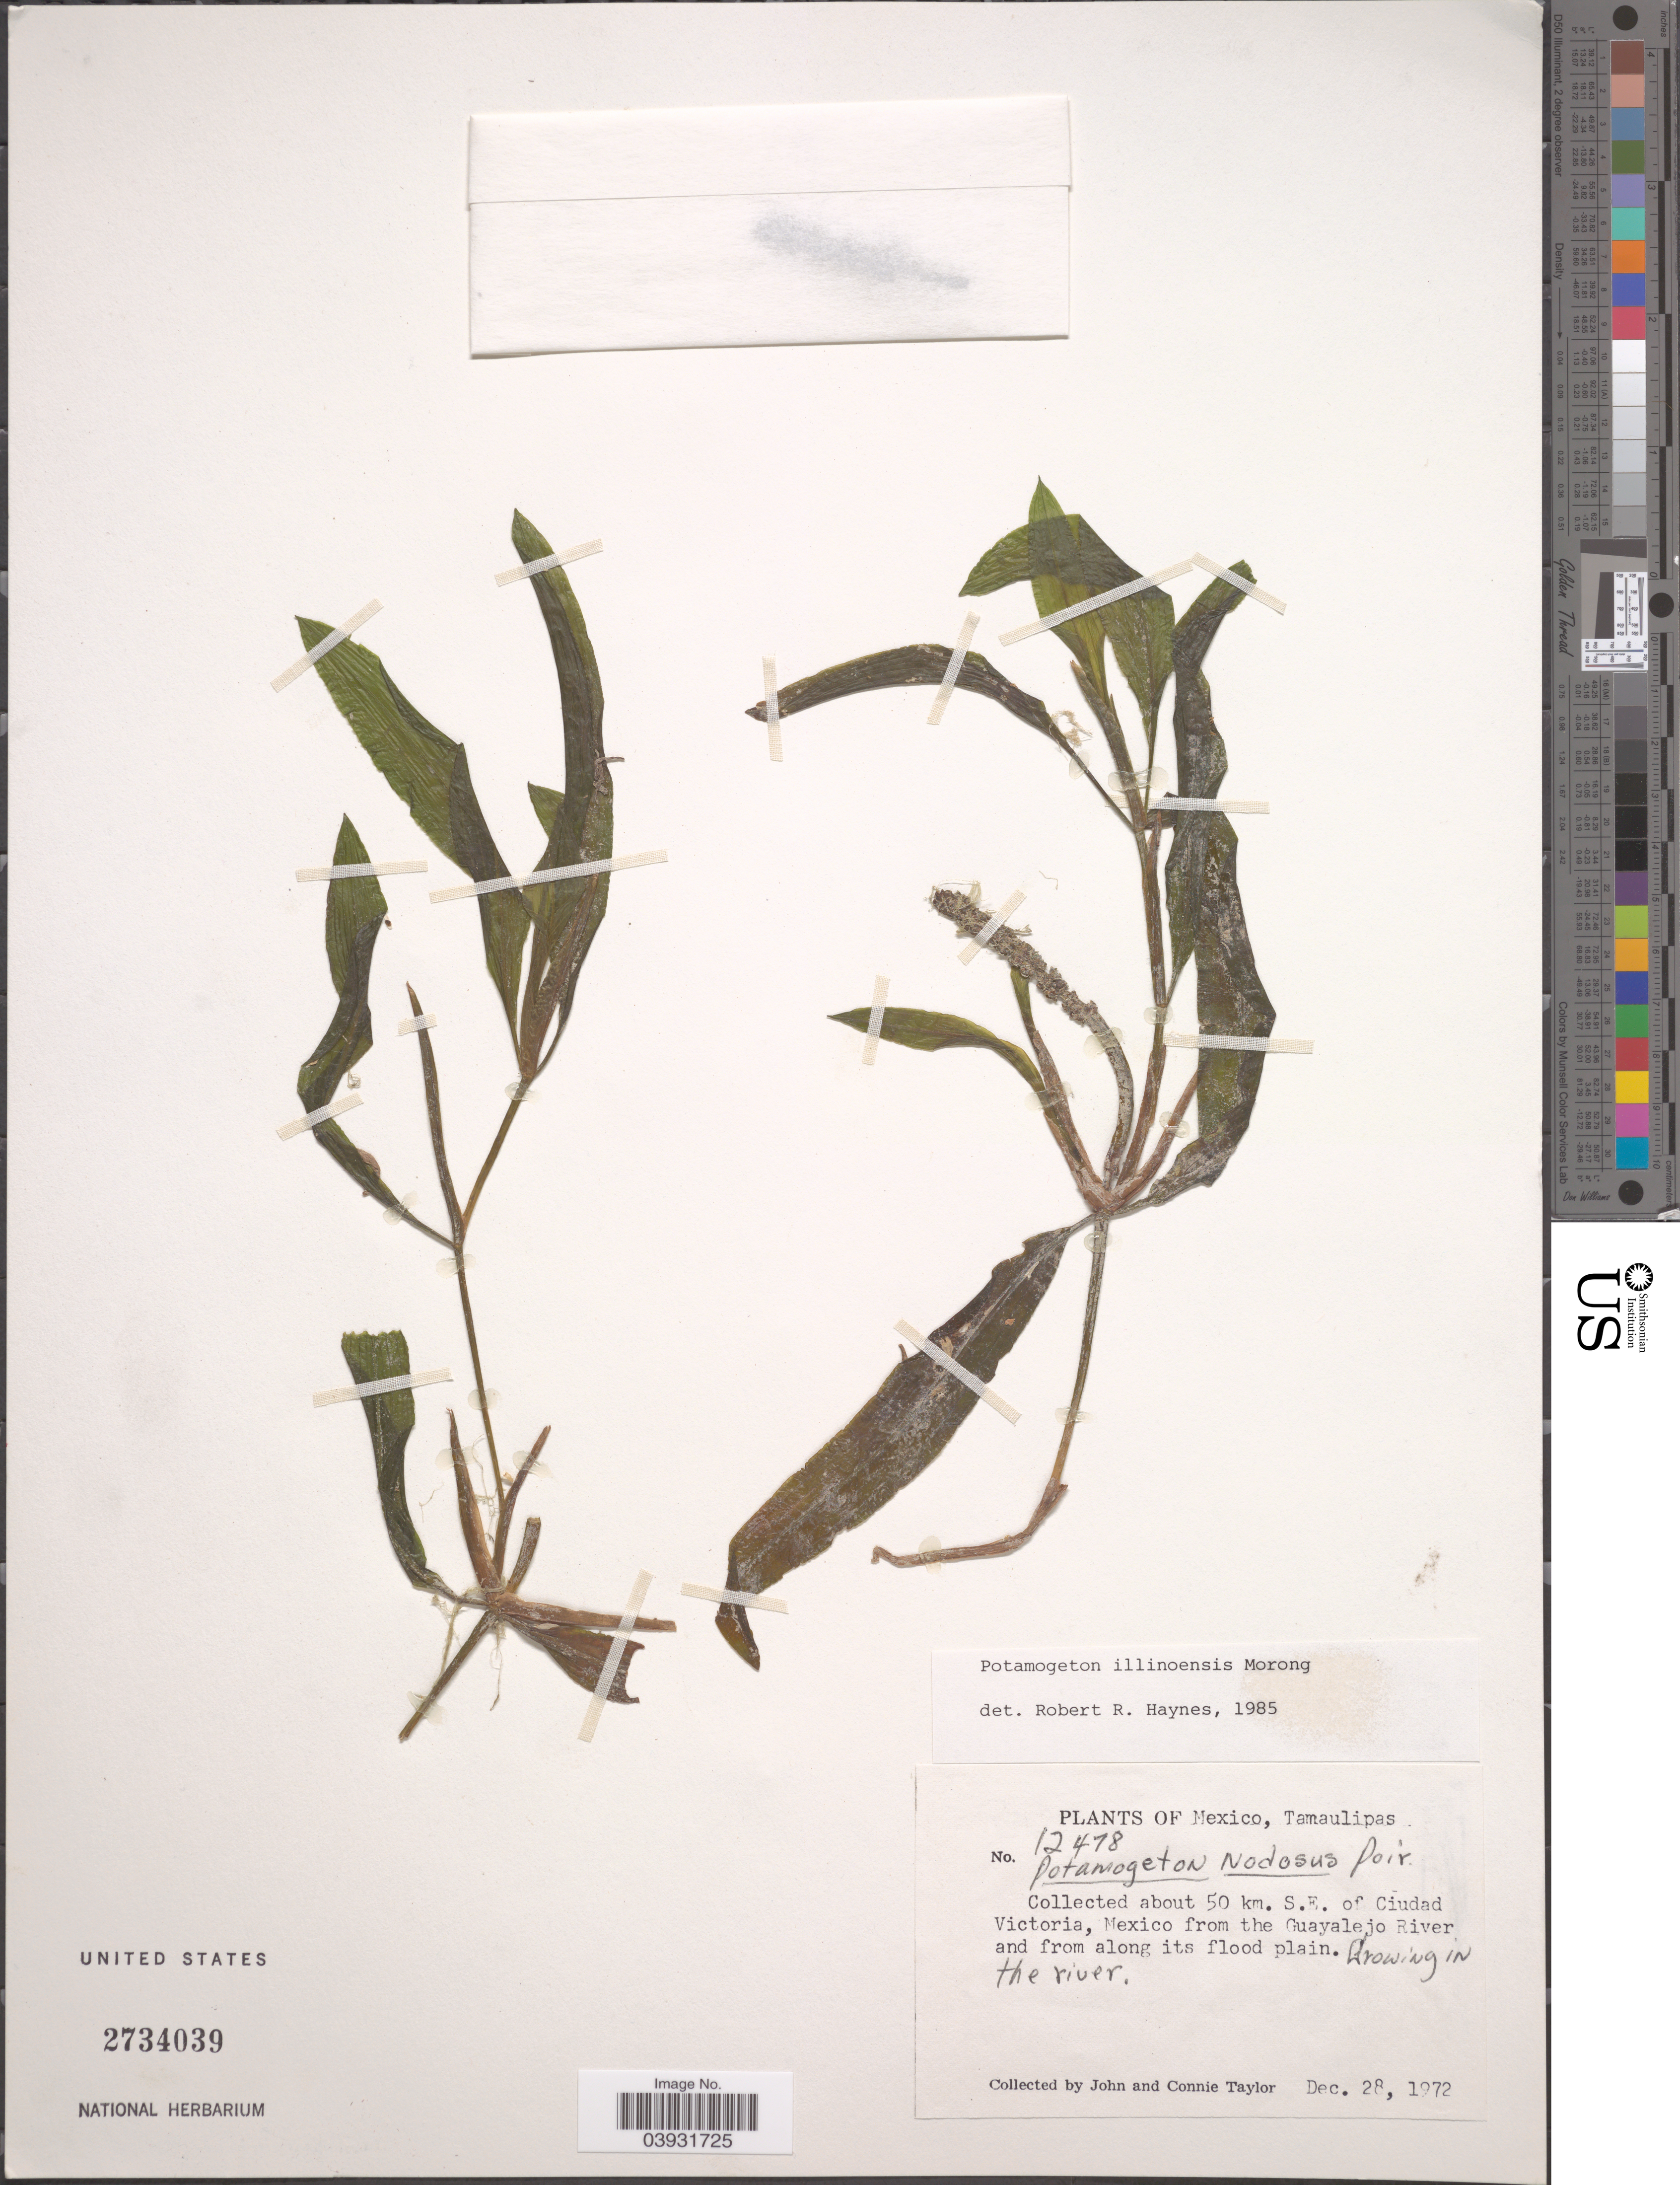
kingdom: Plantae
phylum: Tracheophyta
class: Liliopsida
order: Alismatales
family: Potamogetonaceae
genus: Potamogeton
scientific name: Potamogeton illinoensis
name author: Morong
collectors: J. Taylor & C. Taylor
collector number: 12478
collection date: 1972-12-28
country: Mexico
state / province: Tamaulipas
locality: About 50 km. S.E. of Ciudad Victoria, Mexico from the Guayalejo River and from along its flood plain.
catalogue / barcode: US 2734039